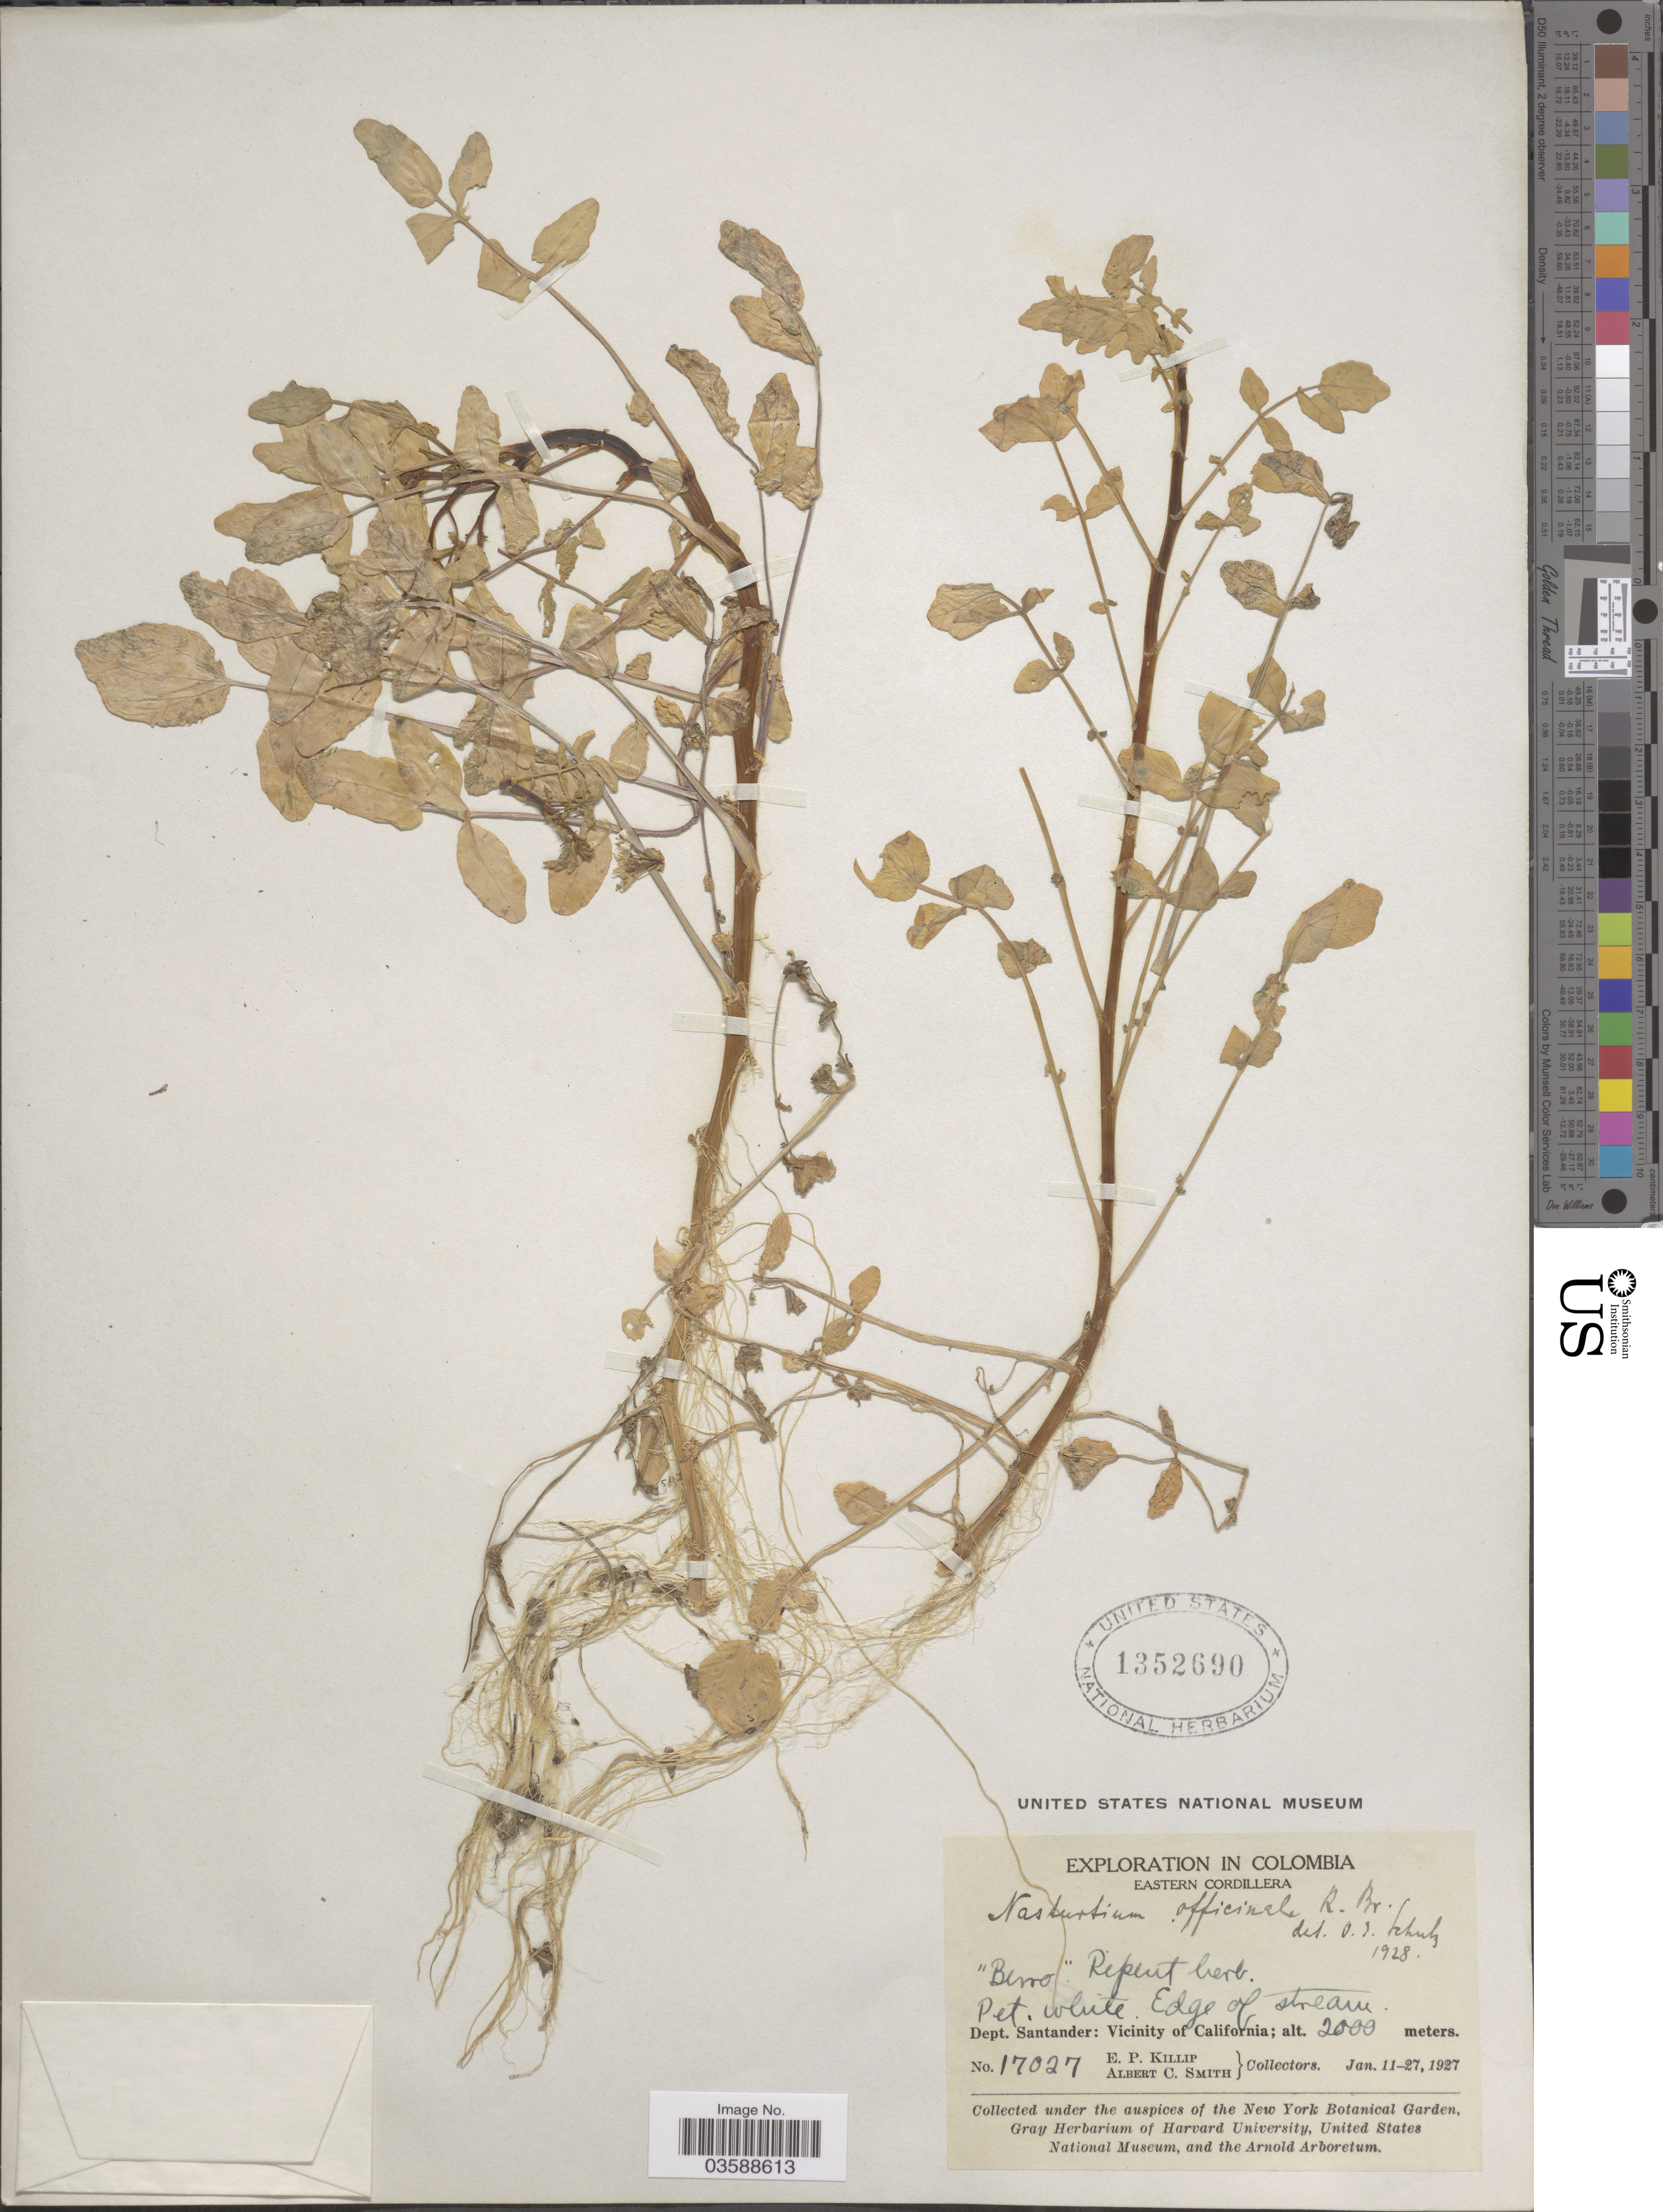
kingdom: Plantae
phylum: Tracheophyta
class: Magnoliopsida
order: Brassicales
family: Brassicaceae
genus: Nasturtium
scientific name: Nasturtium officinale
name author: R. Br.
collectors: E. P. Killip & A. C. Smith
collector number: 17027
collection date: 1927-01-11/1927-01-27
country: Colombia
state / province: Santander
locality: Eastern Cordillera. Dept. Santander: Vicinity of California.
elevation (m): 2000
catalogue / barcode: US 1352690